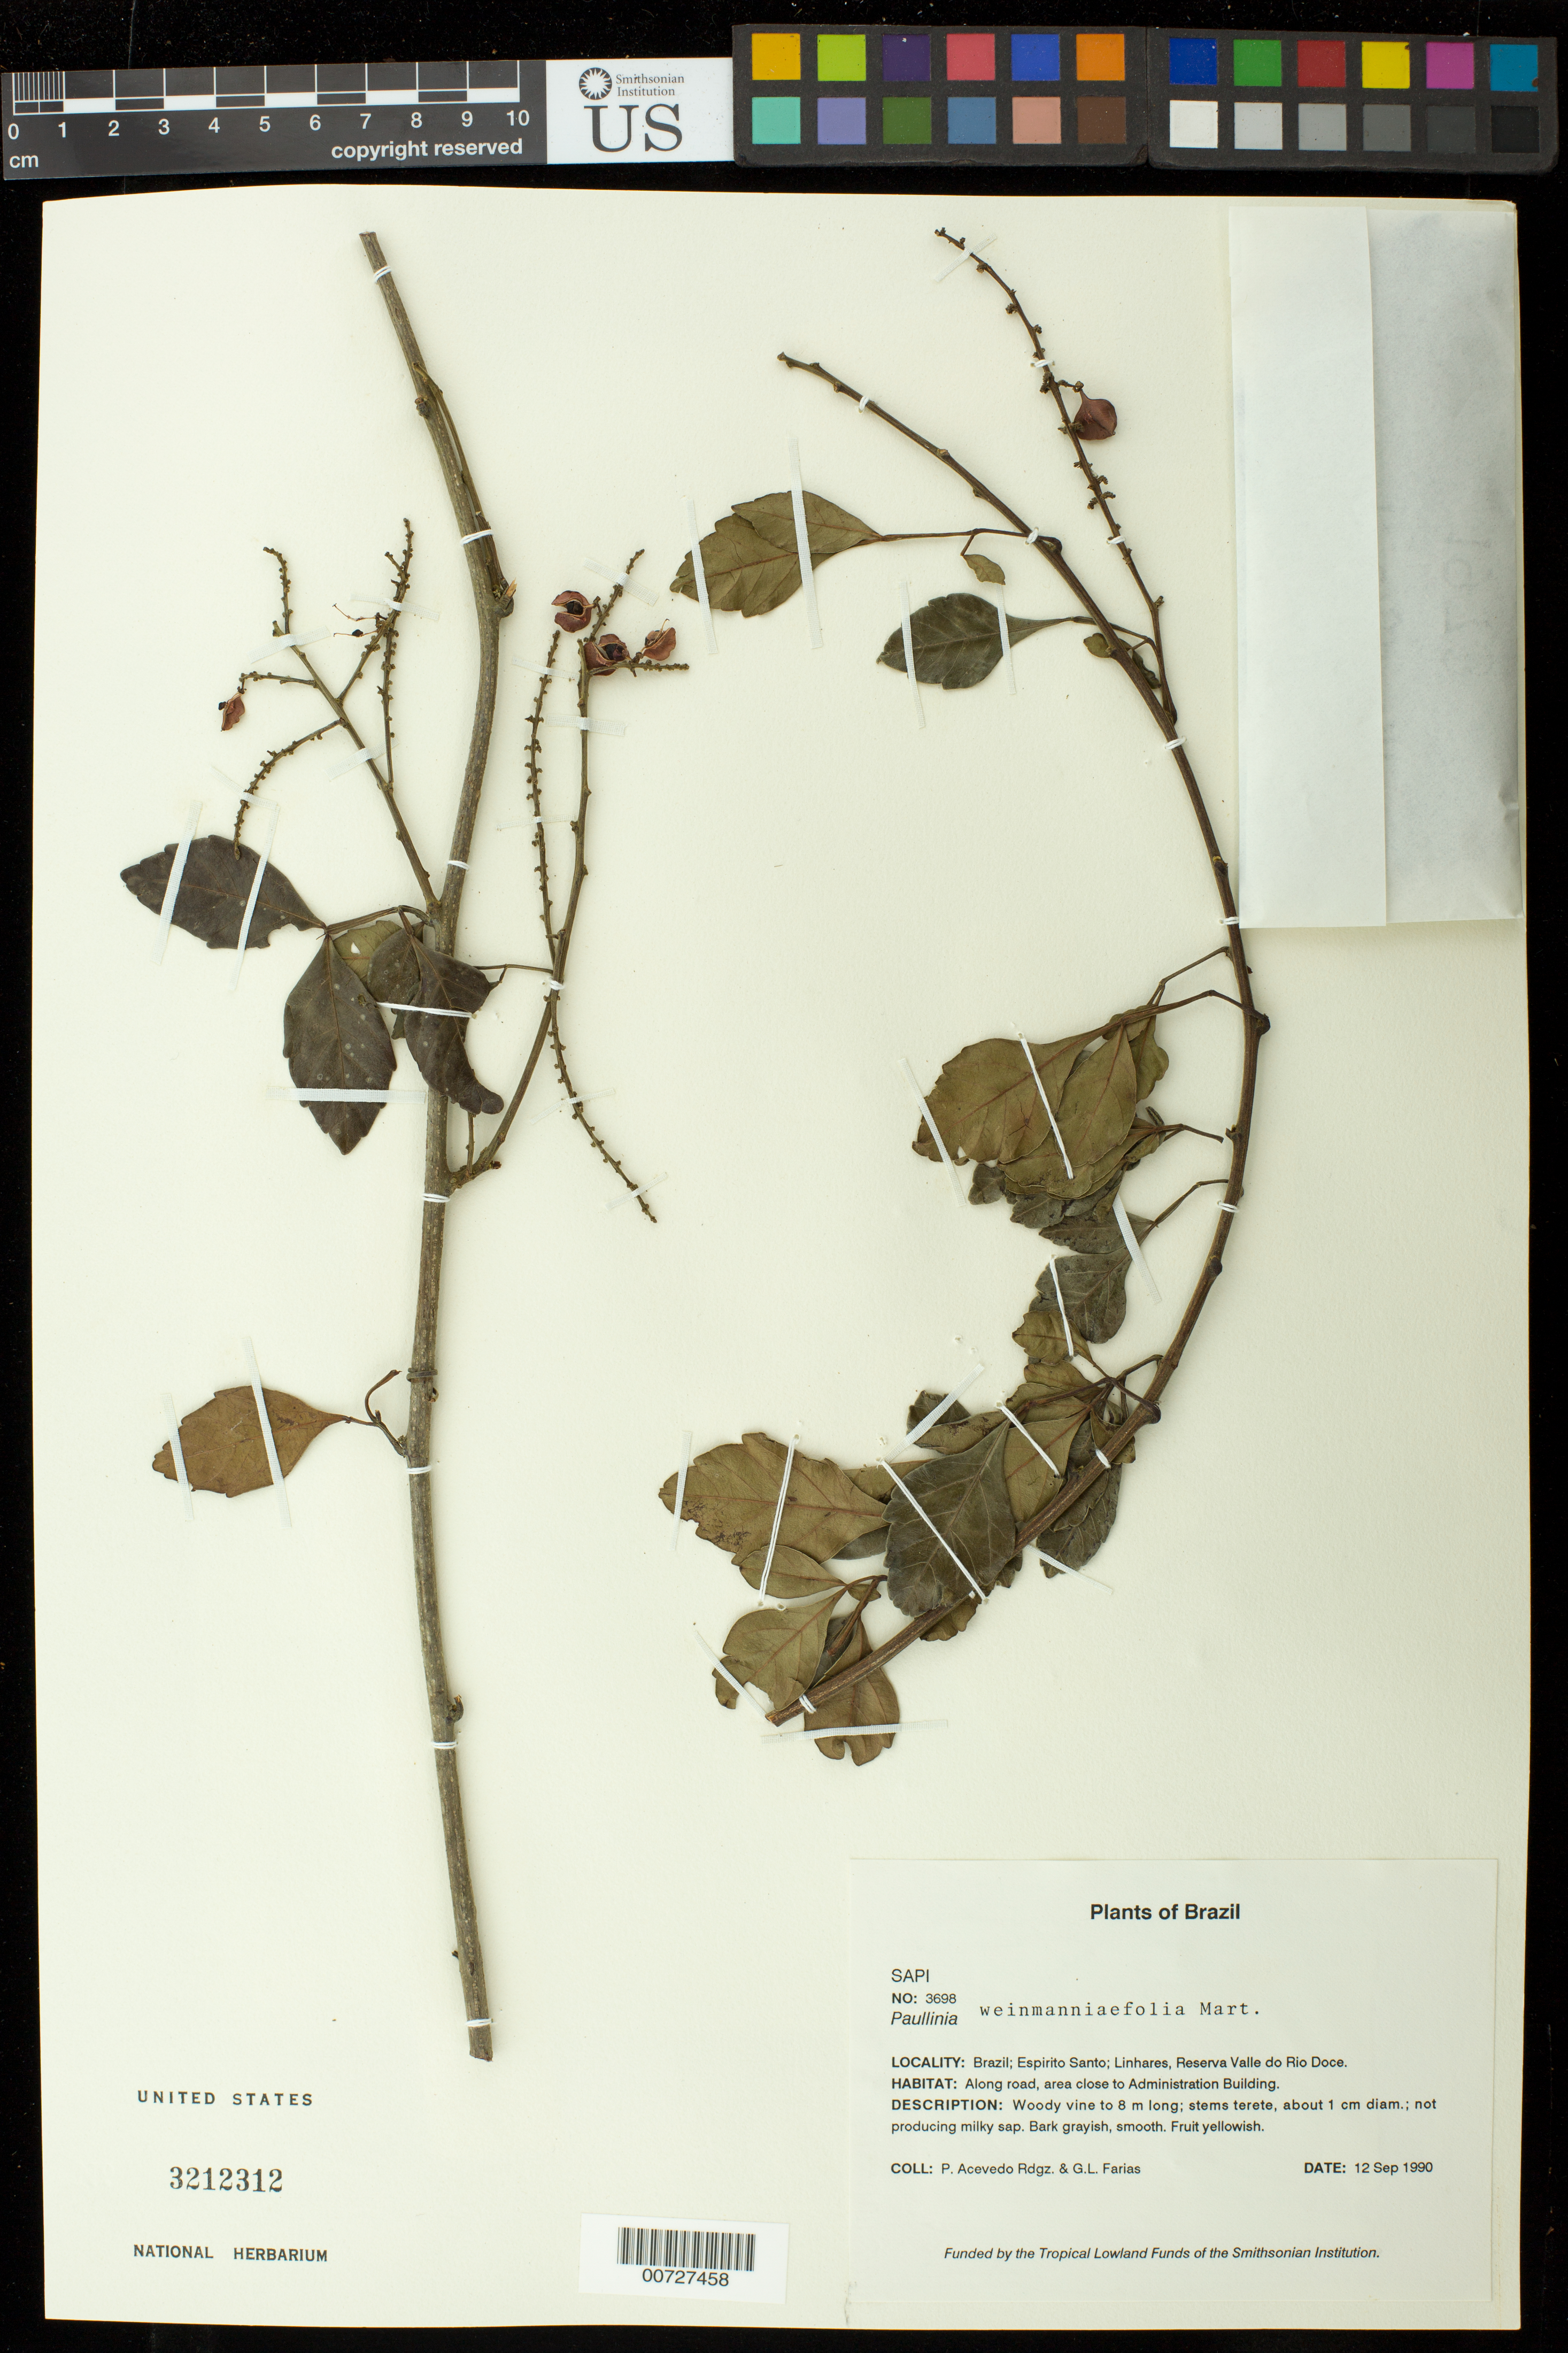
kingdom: Plantae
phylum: Tracheophyta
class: Magnoliopsida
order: Sapindales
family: Sapindaceae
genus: Paullinia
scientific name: Paullinia weinmanniifolia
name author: Mart.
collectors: P. Acevedo-Rodr. & G. Farias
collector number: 3698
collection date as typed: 12 Sep 1990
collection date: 1990-09-12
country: Brazil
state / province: Espirito Santo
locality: Espirito Santo; Linhares, Reserva Valle do Río Doce.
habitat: Along road, area close to Administration Building.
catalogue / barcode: US 3212312